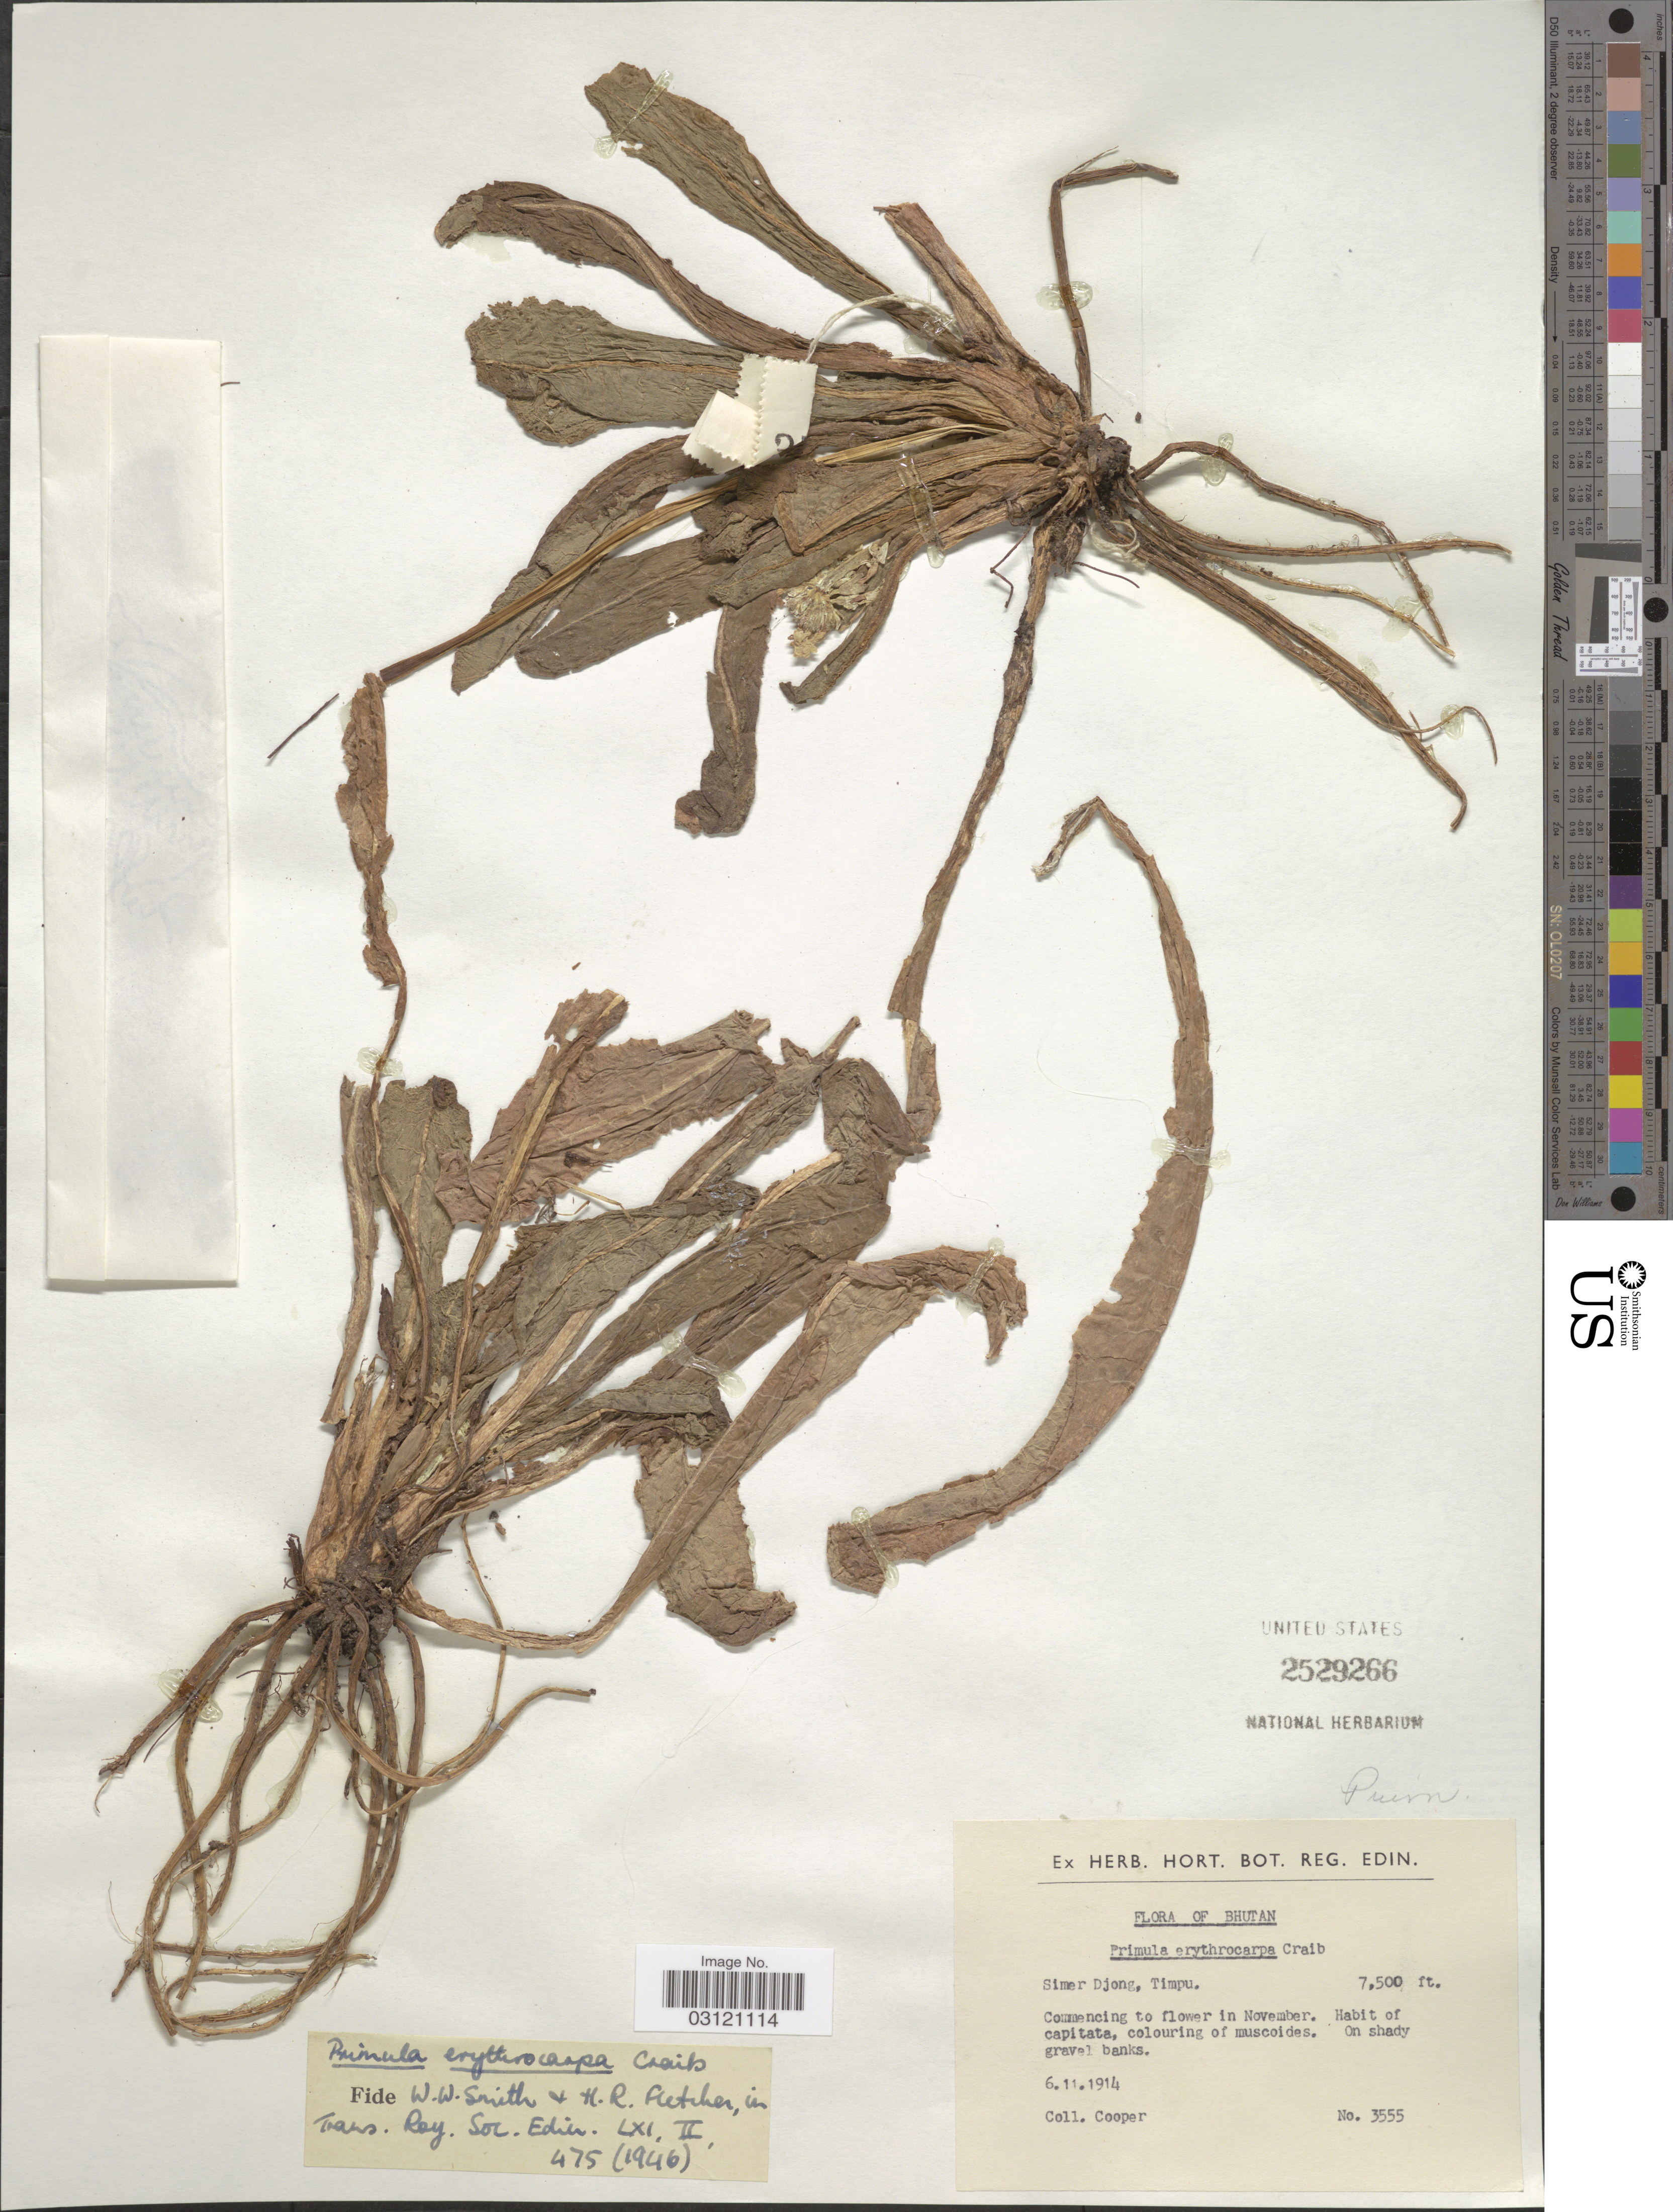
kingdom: Plantae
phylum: Tracheophyta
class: Magnoliopsida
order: Ericales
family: Primulaceae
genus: Primula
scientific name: Primula erythrocarpa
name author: Craib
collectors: -. Cooper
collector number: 3555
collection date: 1914-11-06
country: Bhutan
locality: Simer Djong, Timpu.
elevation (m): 2286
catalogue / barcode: US 2529266